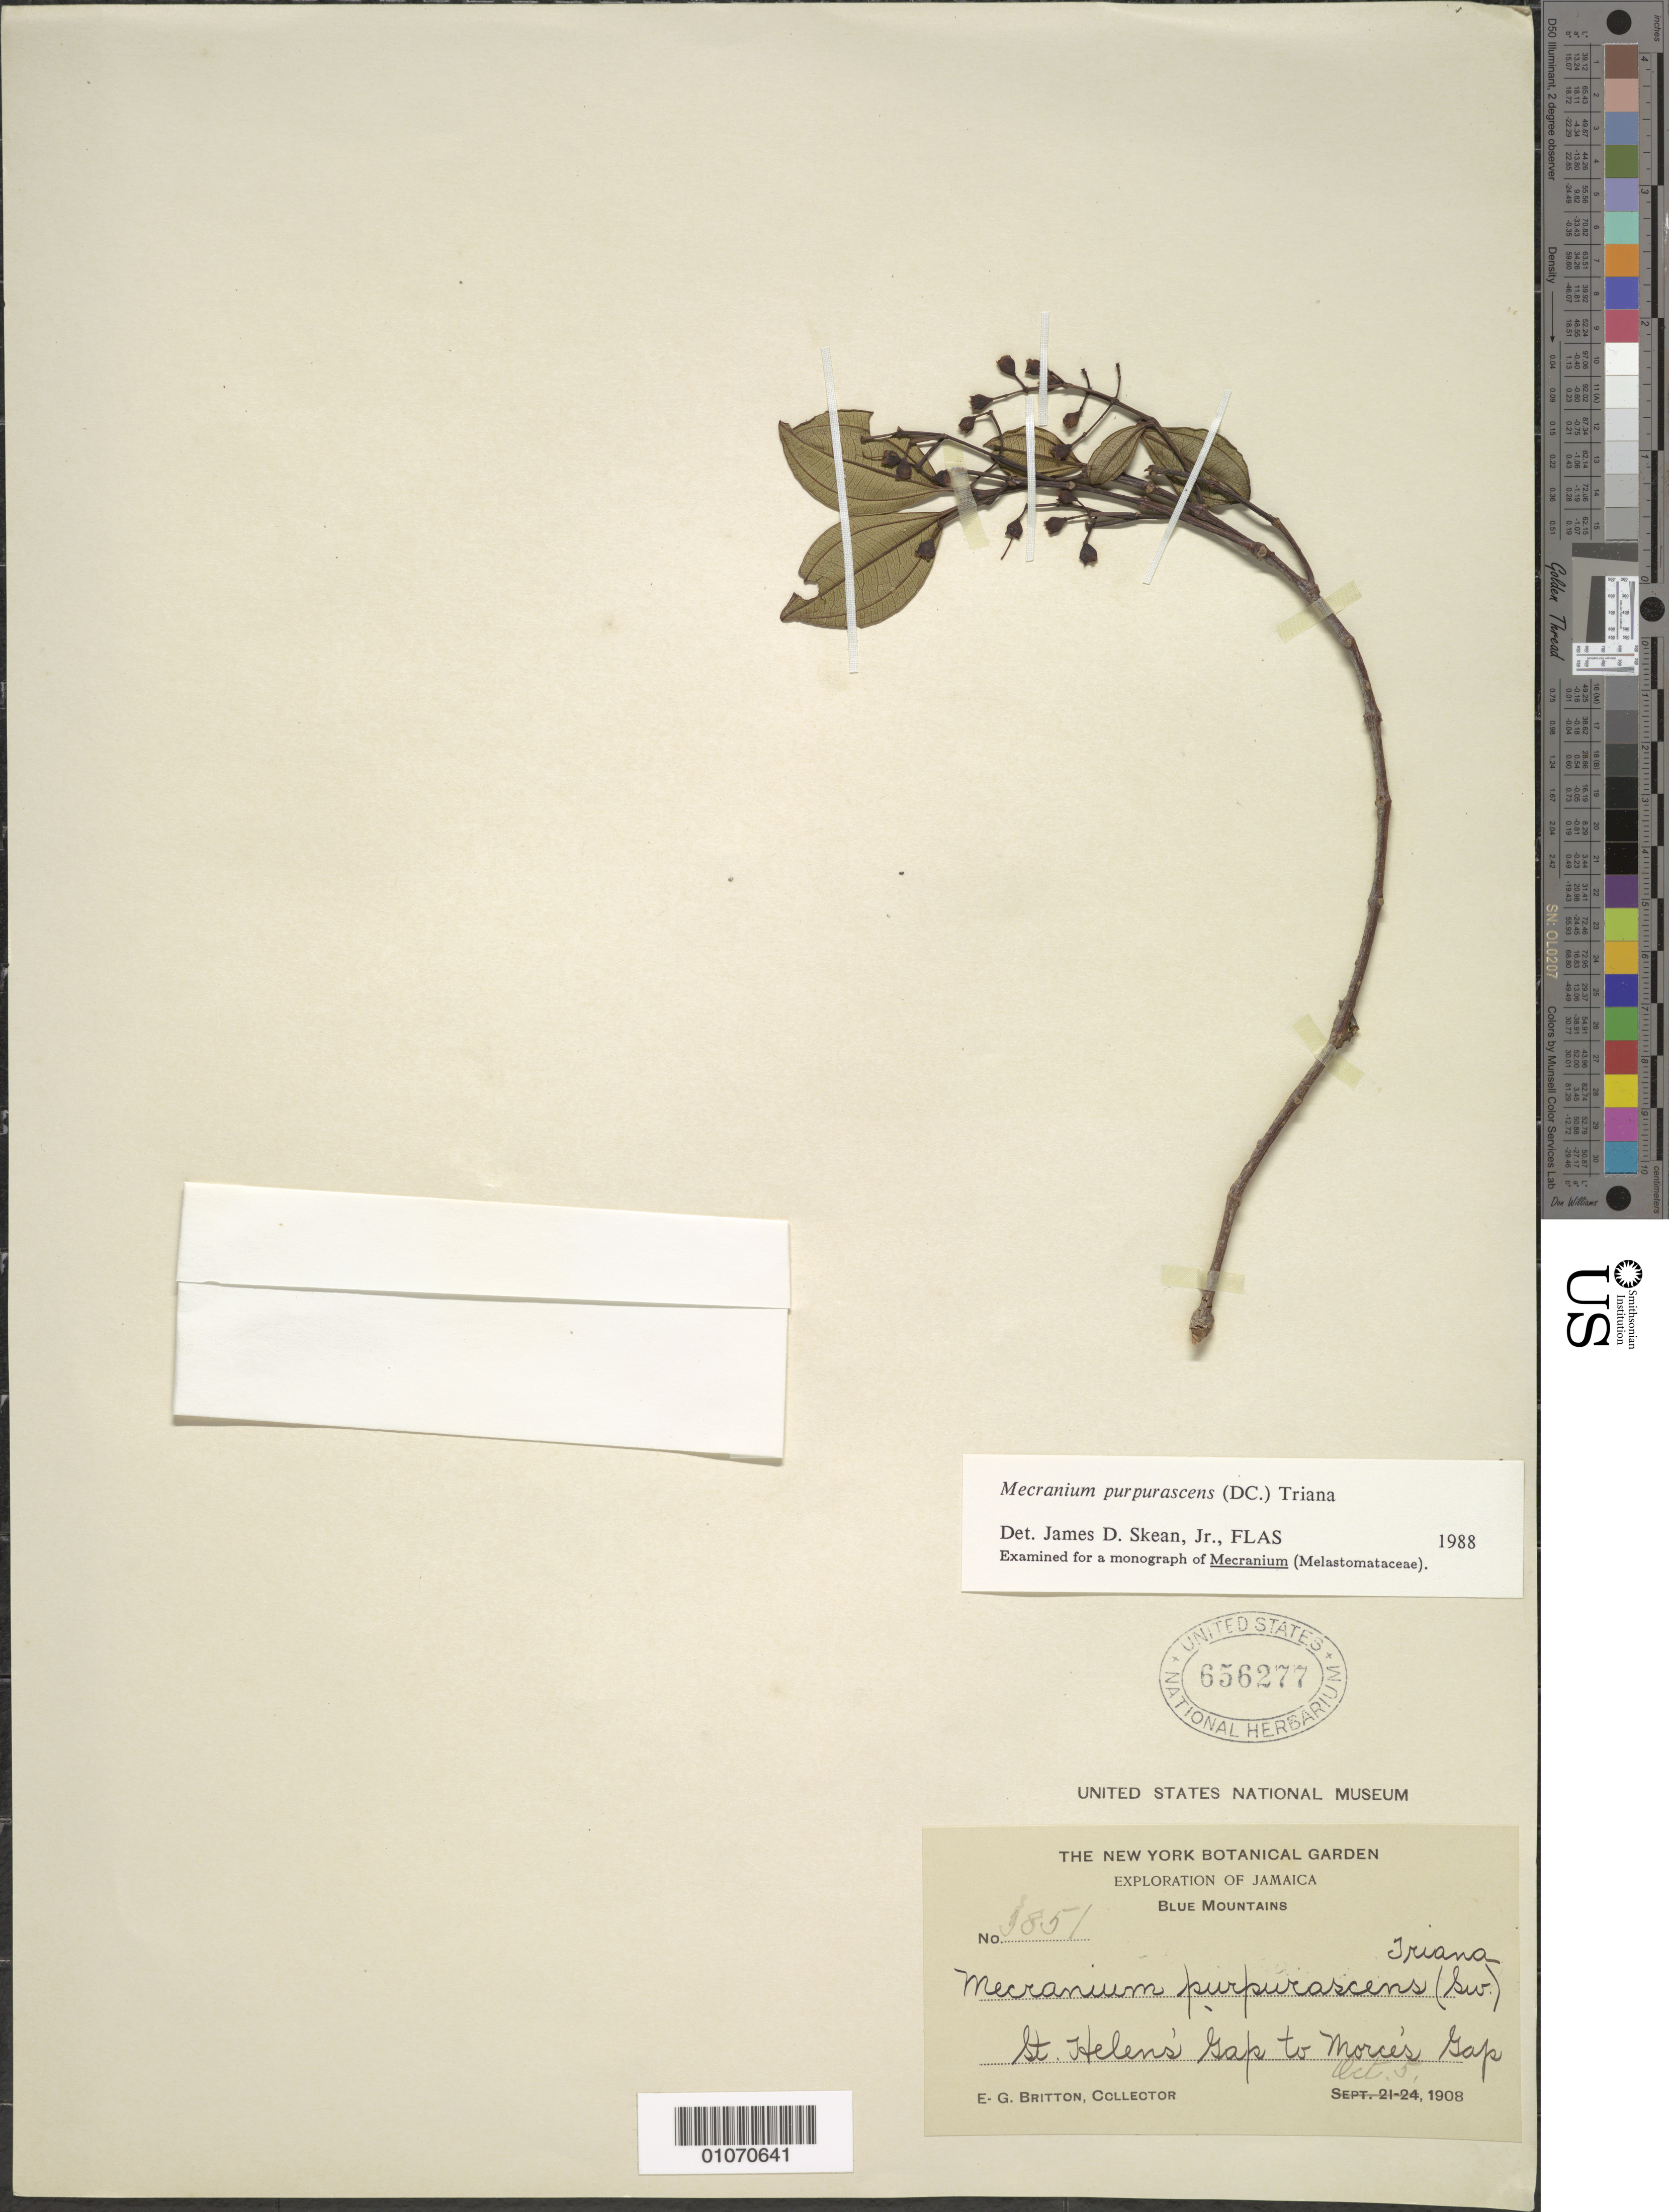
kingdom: Plantae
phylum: Tracheophyta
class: Magnoliopsida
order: Myrtales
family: Melastomataceae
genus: Mecranium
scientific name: Mecranium purpurascens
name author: (DC.) Triana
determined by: Skean, J. D., Jr.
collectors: E. G. Britton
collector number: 3851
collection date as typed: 05 Oct 1908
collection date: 1908-10-05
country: Jamaica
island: Jamaica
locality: Blue Mountains; St. Helen's Gap to Morce's Gap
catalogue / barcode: US 656277